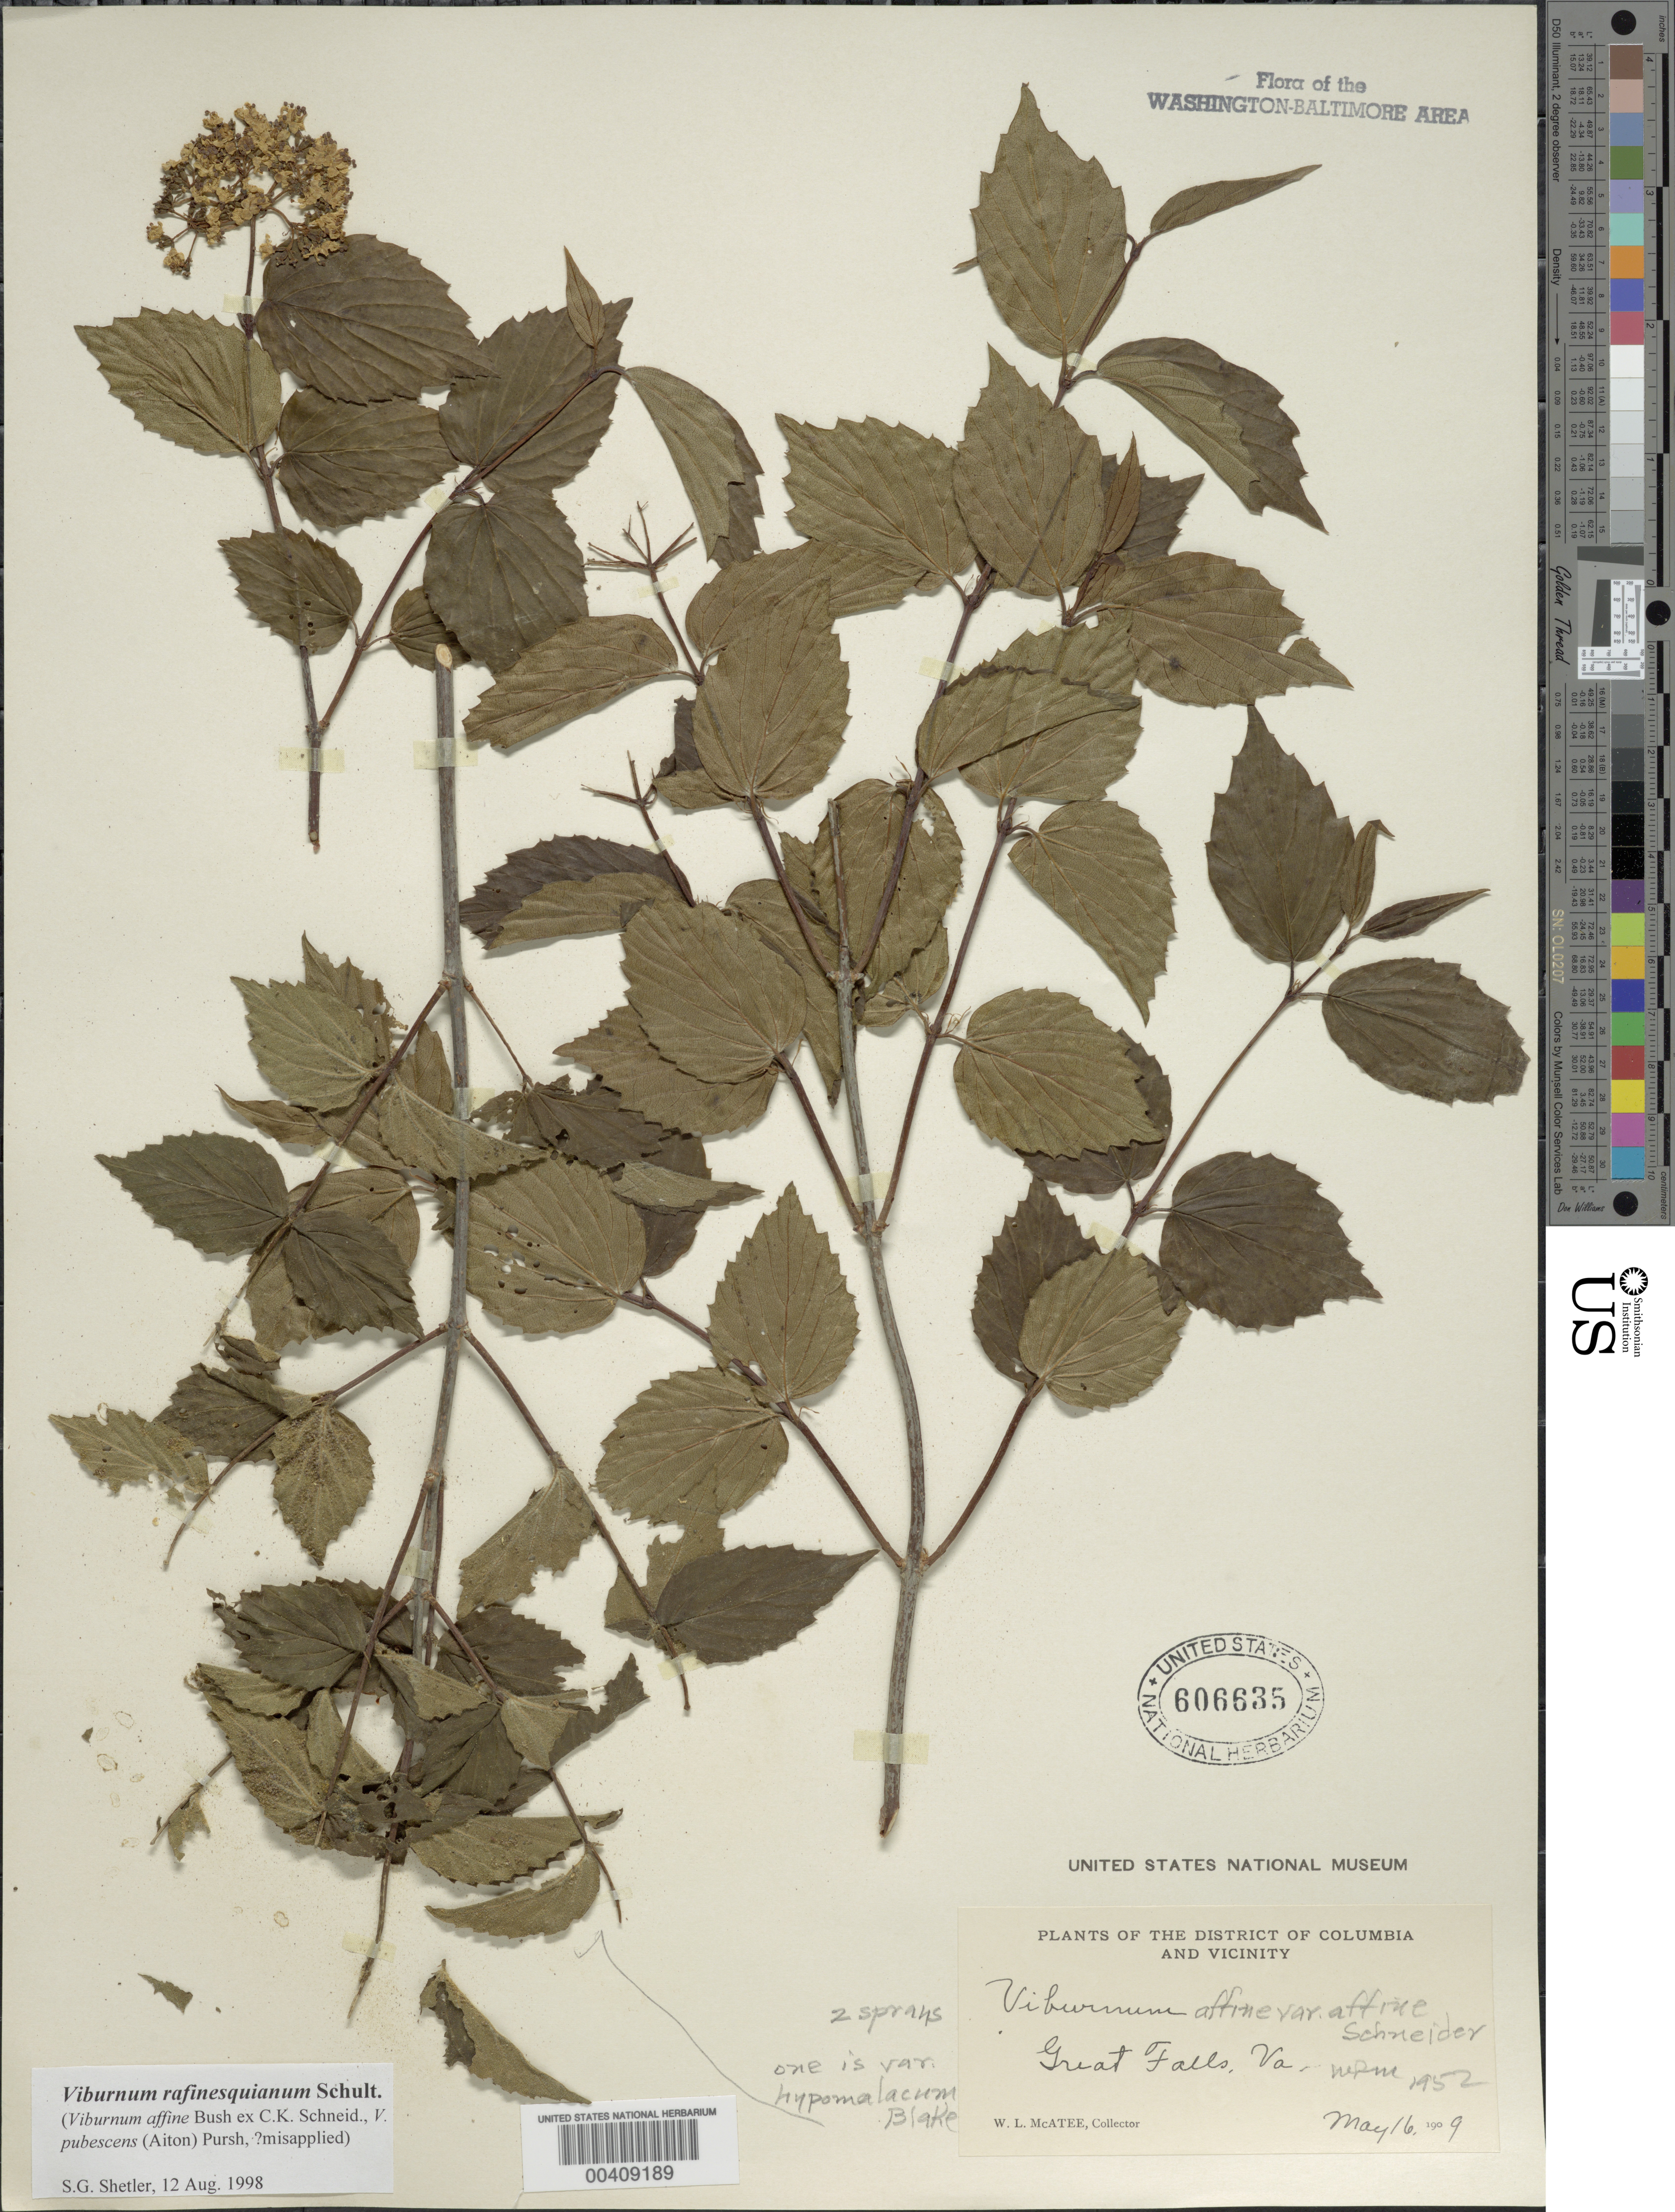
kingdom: Plantae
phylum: Tracheophyta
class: Magnoliopsida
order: Dipsacales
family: Viburnaceae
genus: Viburnum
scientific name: Viburnum rafinesqueanum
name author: Schult.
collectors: W. McAtee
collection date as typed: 16 May 1909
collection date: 1909-05-16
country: United States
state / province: Virginia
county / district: Fairfax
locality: Great Falls C. & O. Canal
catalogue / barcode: US 606635